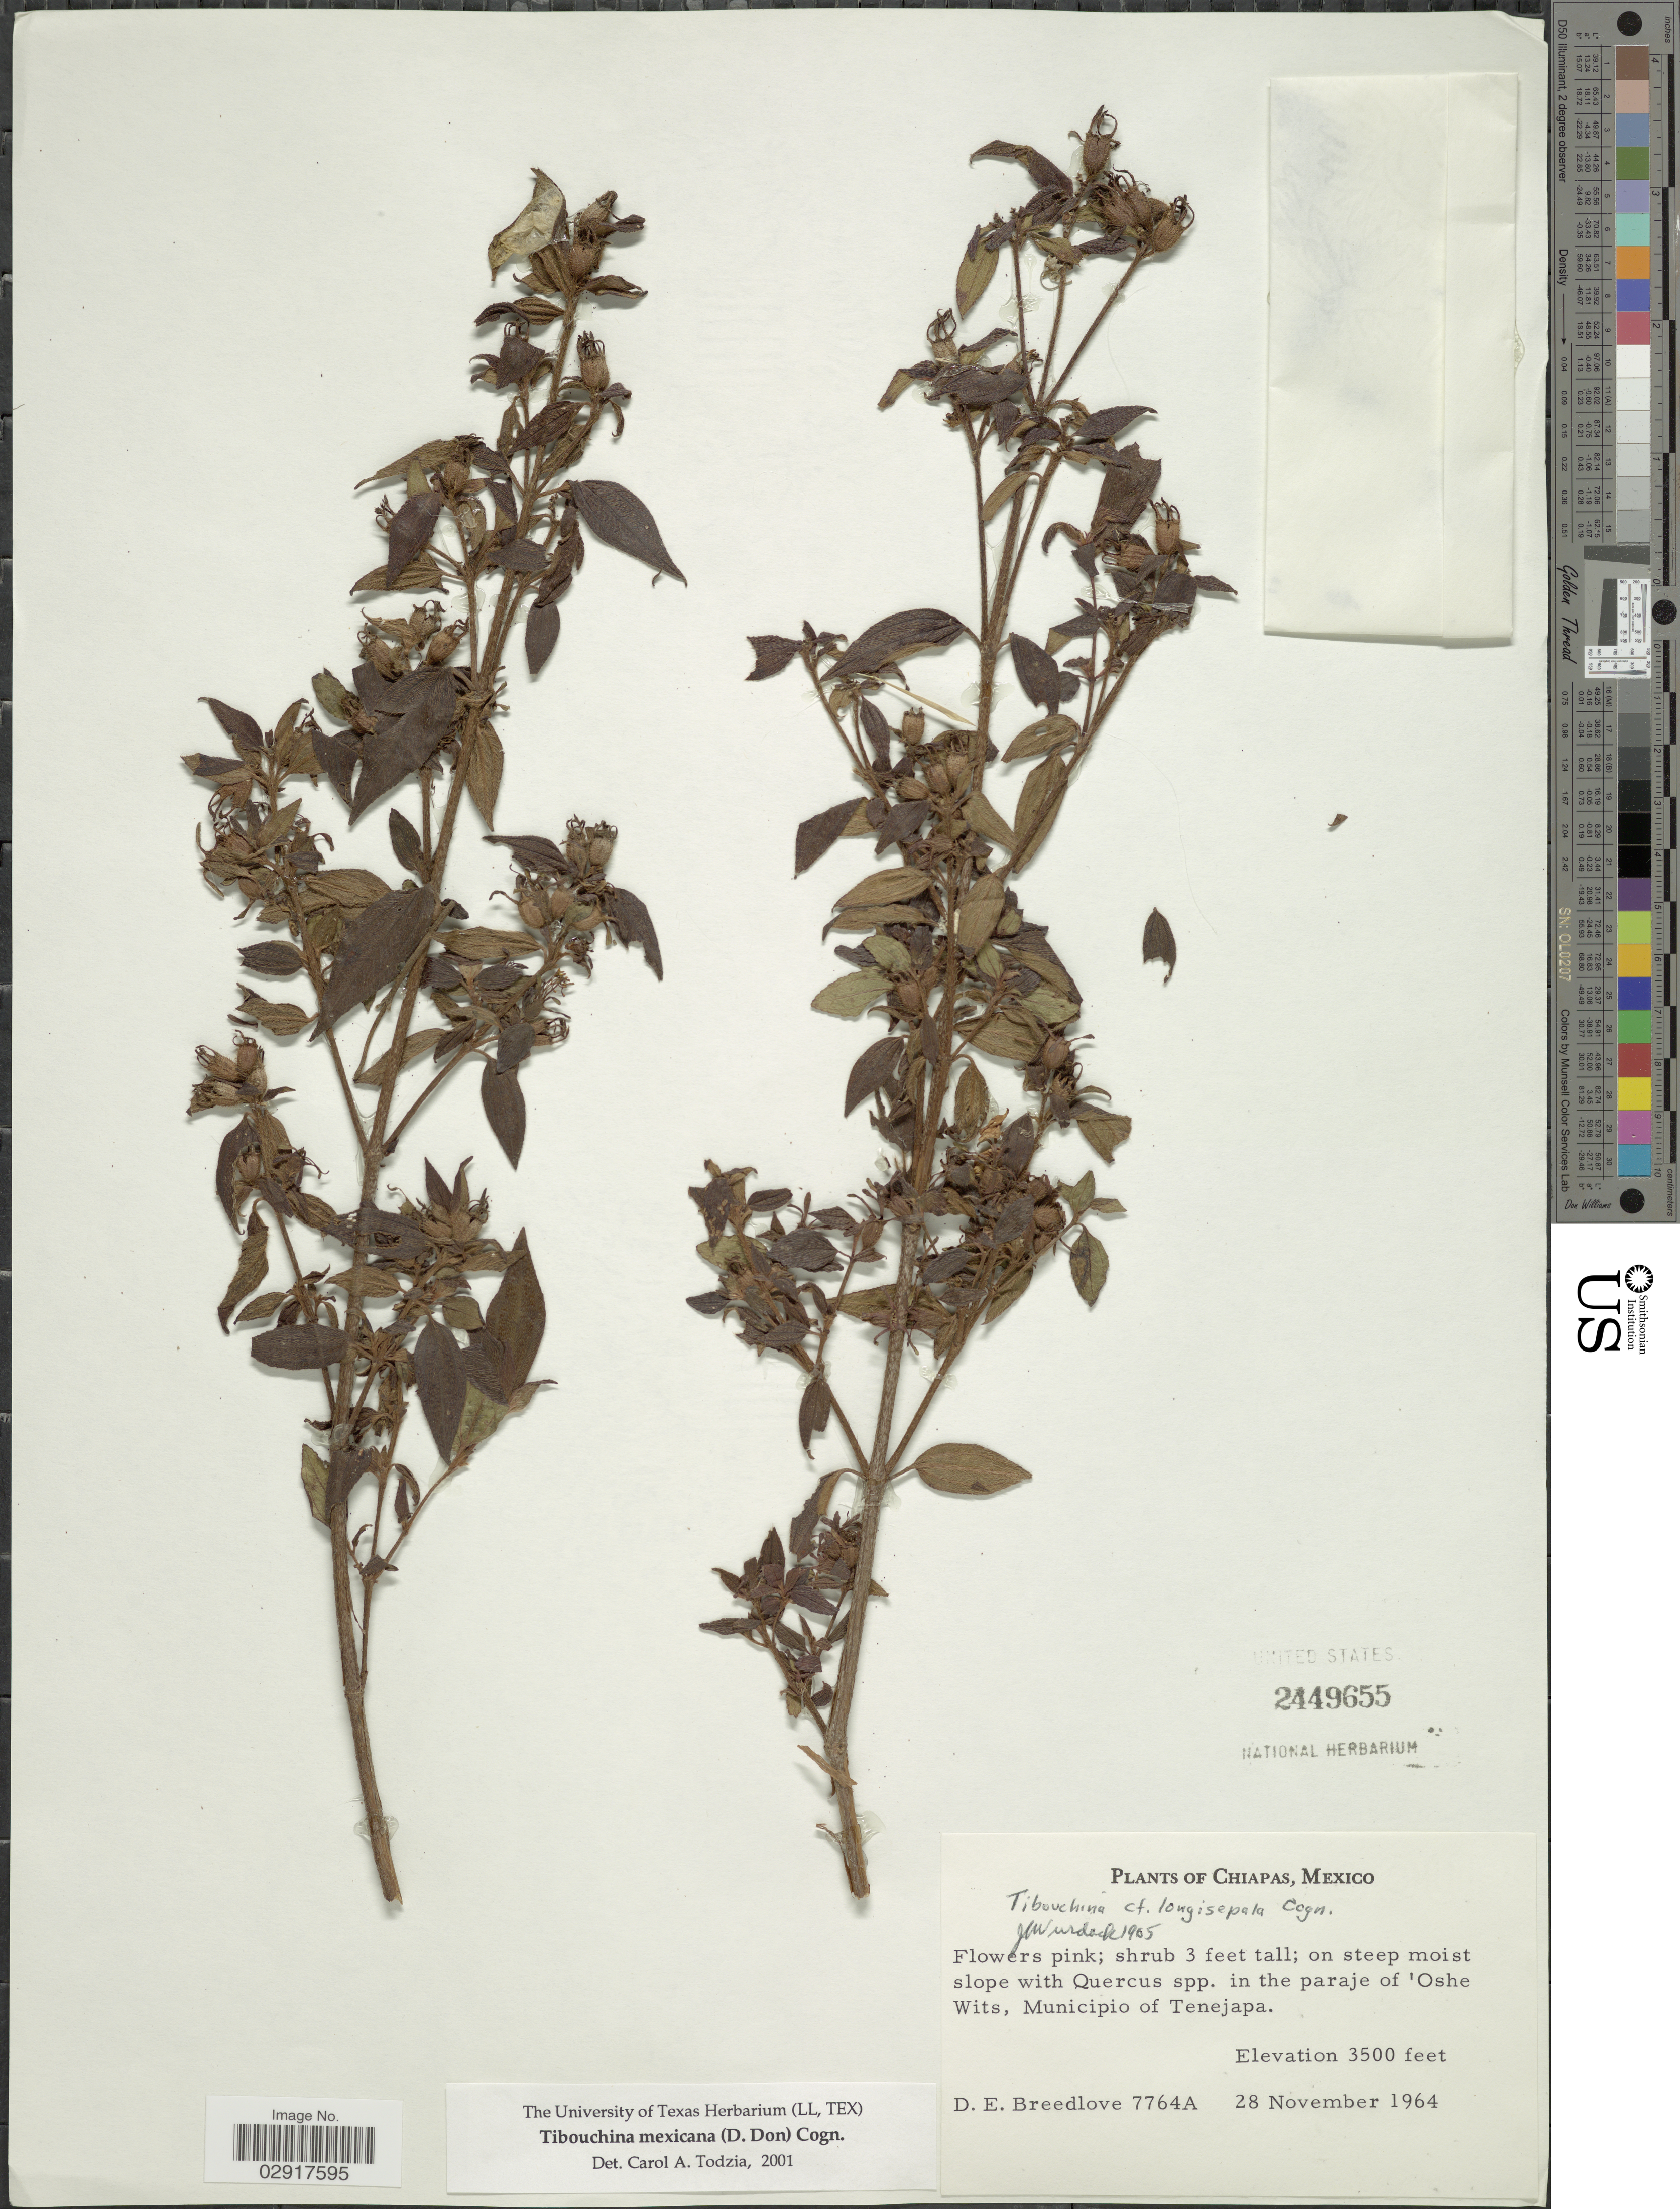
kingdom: Plantae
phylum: Tracheophyta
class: Magnoliopsida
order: Myrtales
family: Melastomataceae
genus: Chaetogastra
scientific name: Chaetogastra tortuosa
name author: (Bonpl.) DC.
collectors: D. E. Breedlove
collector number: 7764A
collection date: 1964-11-28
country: Mexico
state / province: Chiapas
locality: On steep moist slope with Quercus spp. in the paraje of 'Oshe Wits, Municipio of Tenejapa.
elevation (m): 1067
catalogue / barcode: US 2449655